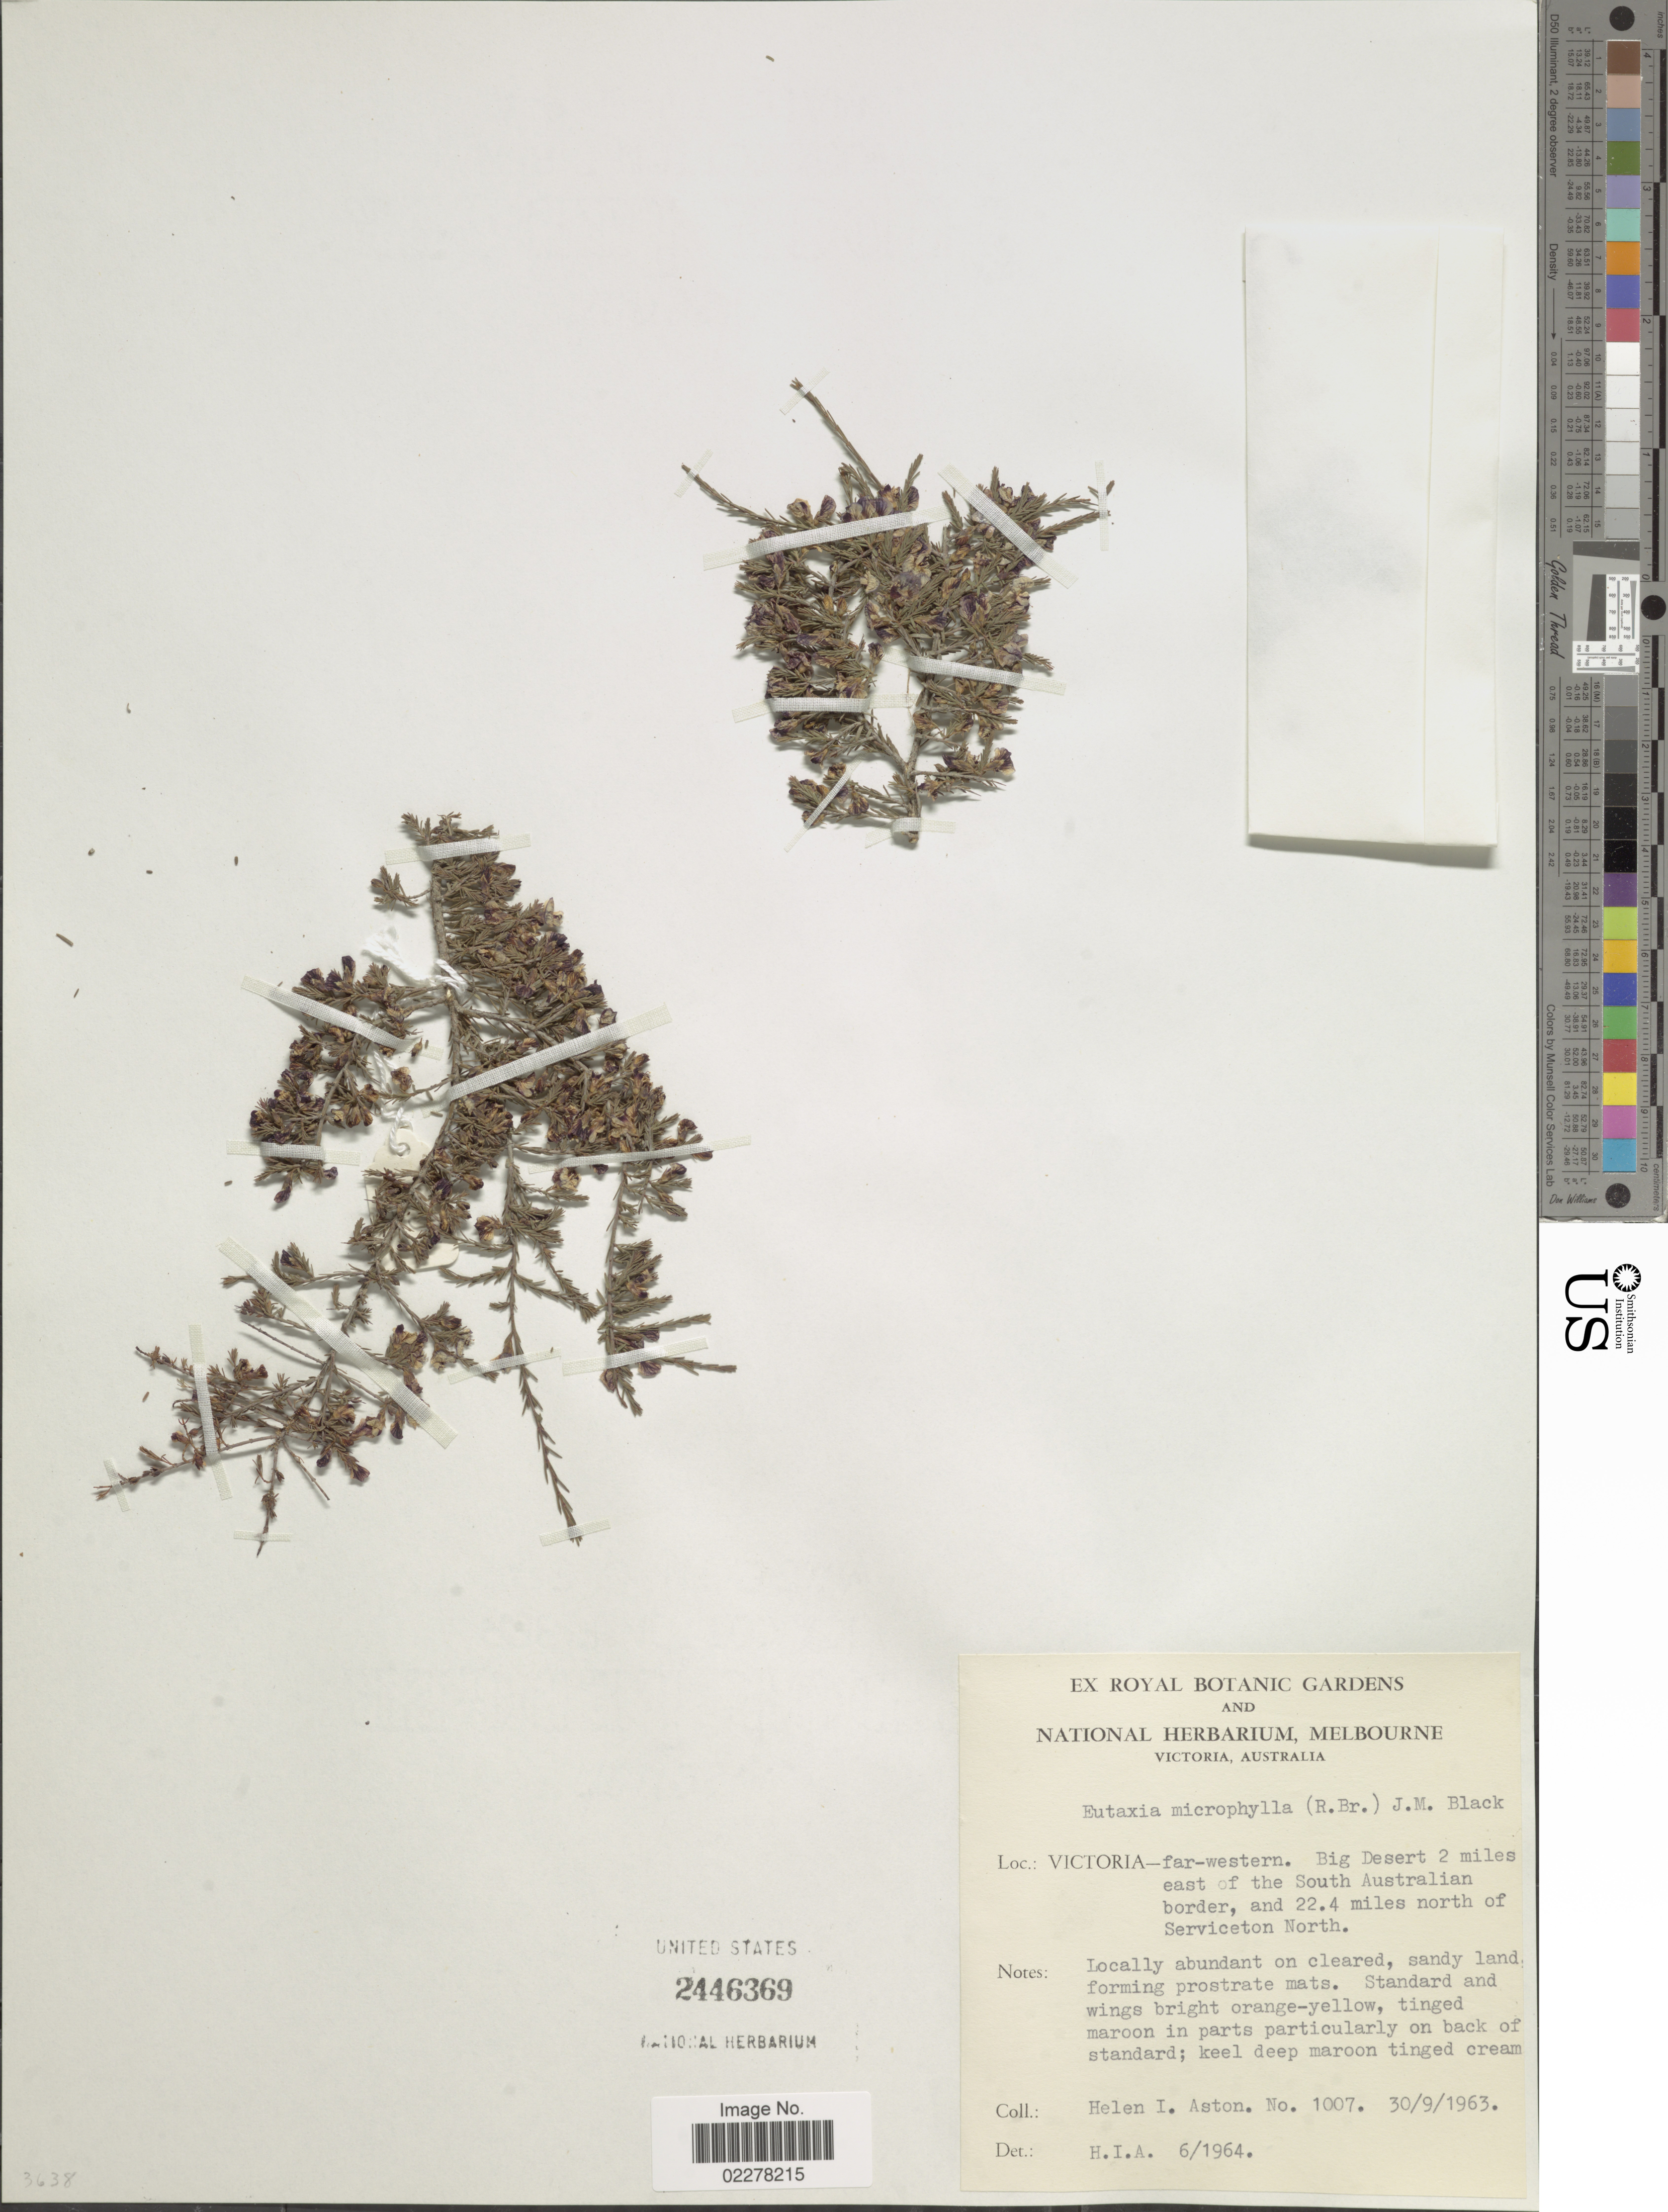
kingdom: Plantae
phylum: Tracheophyta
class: Magnoliopsida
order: Fabales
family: Fabaceae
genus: Eutaxia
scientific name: Eutaxia microphylla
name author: (R. Br.) J.M. Black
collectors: H. I. Aston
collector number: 1007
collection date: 1963-09-30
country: Australia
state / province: Victoria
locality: Victoria- far-western. Big Desert 2 miles east of the South Australian Border, and 22.4 miles north of Servicerton North.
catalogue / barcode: US 2446369